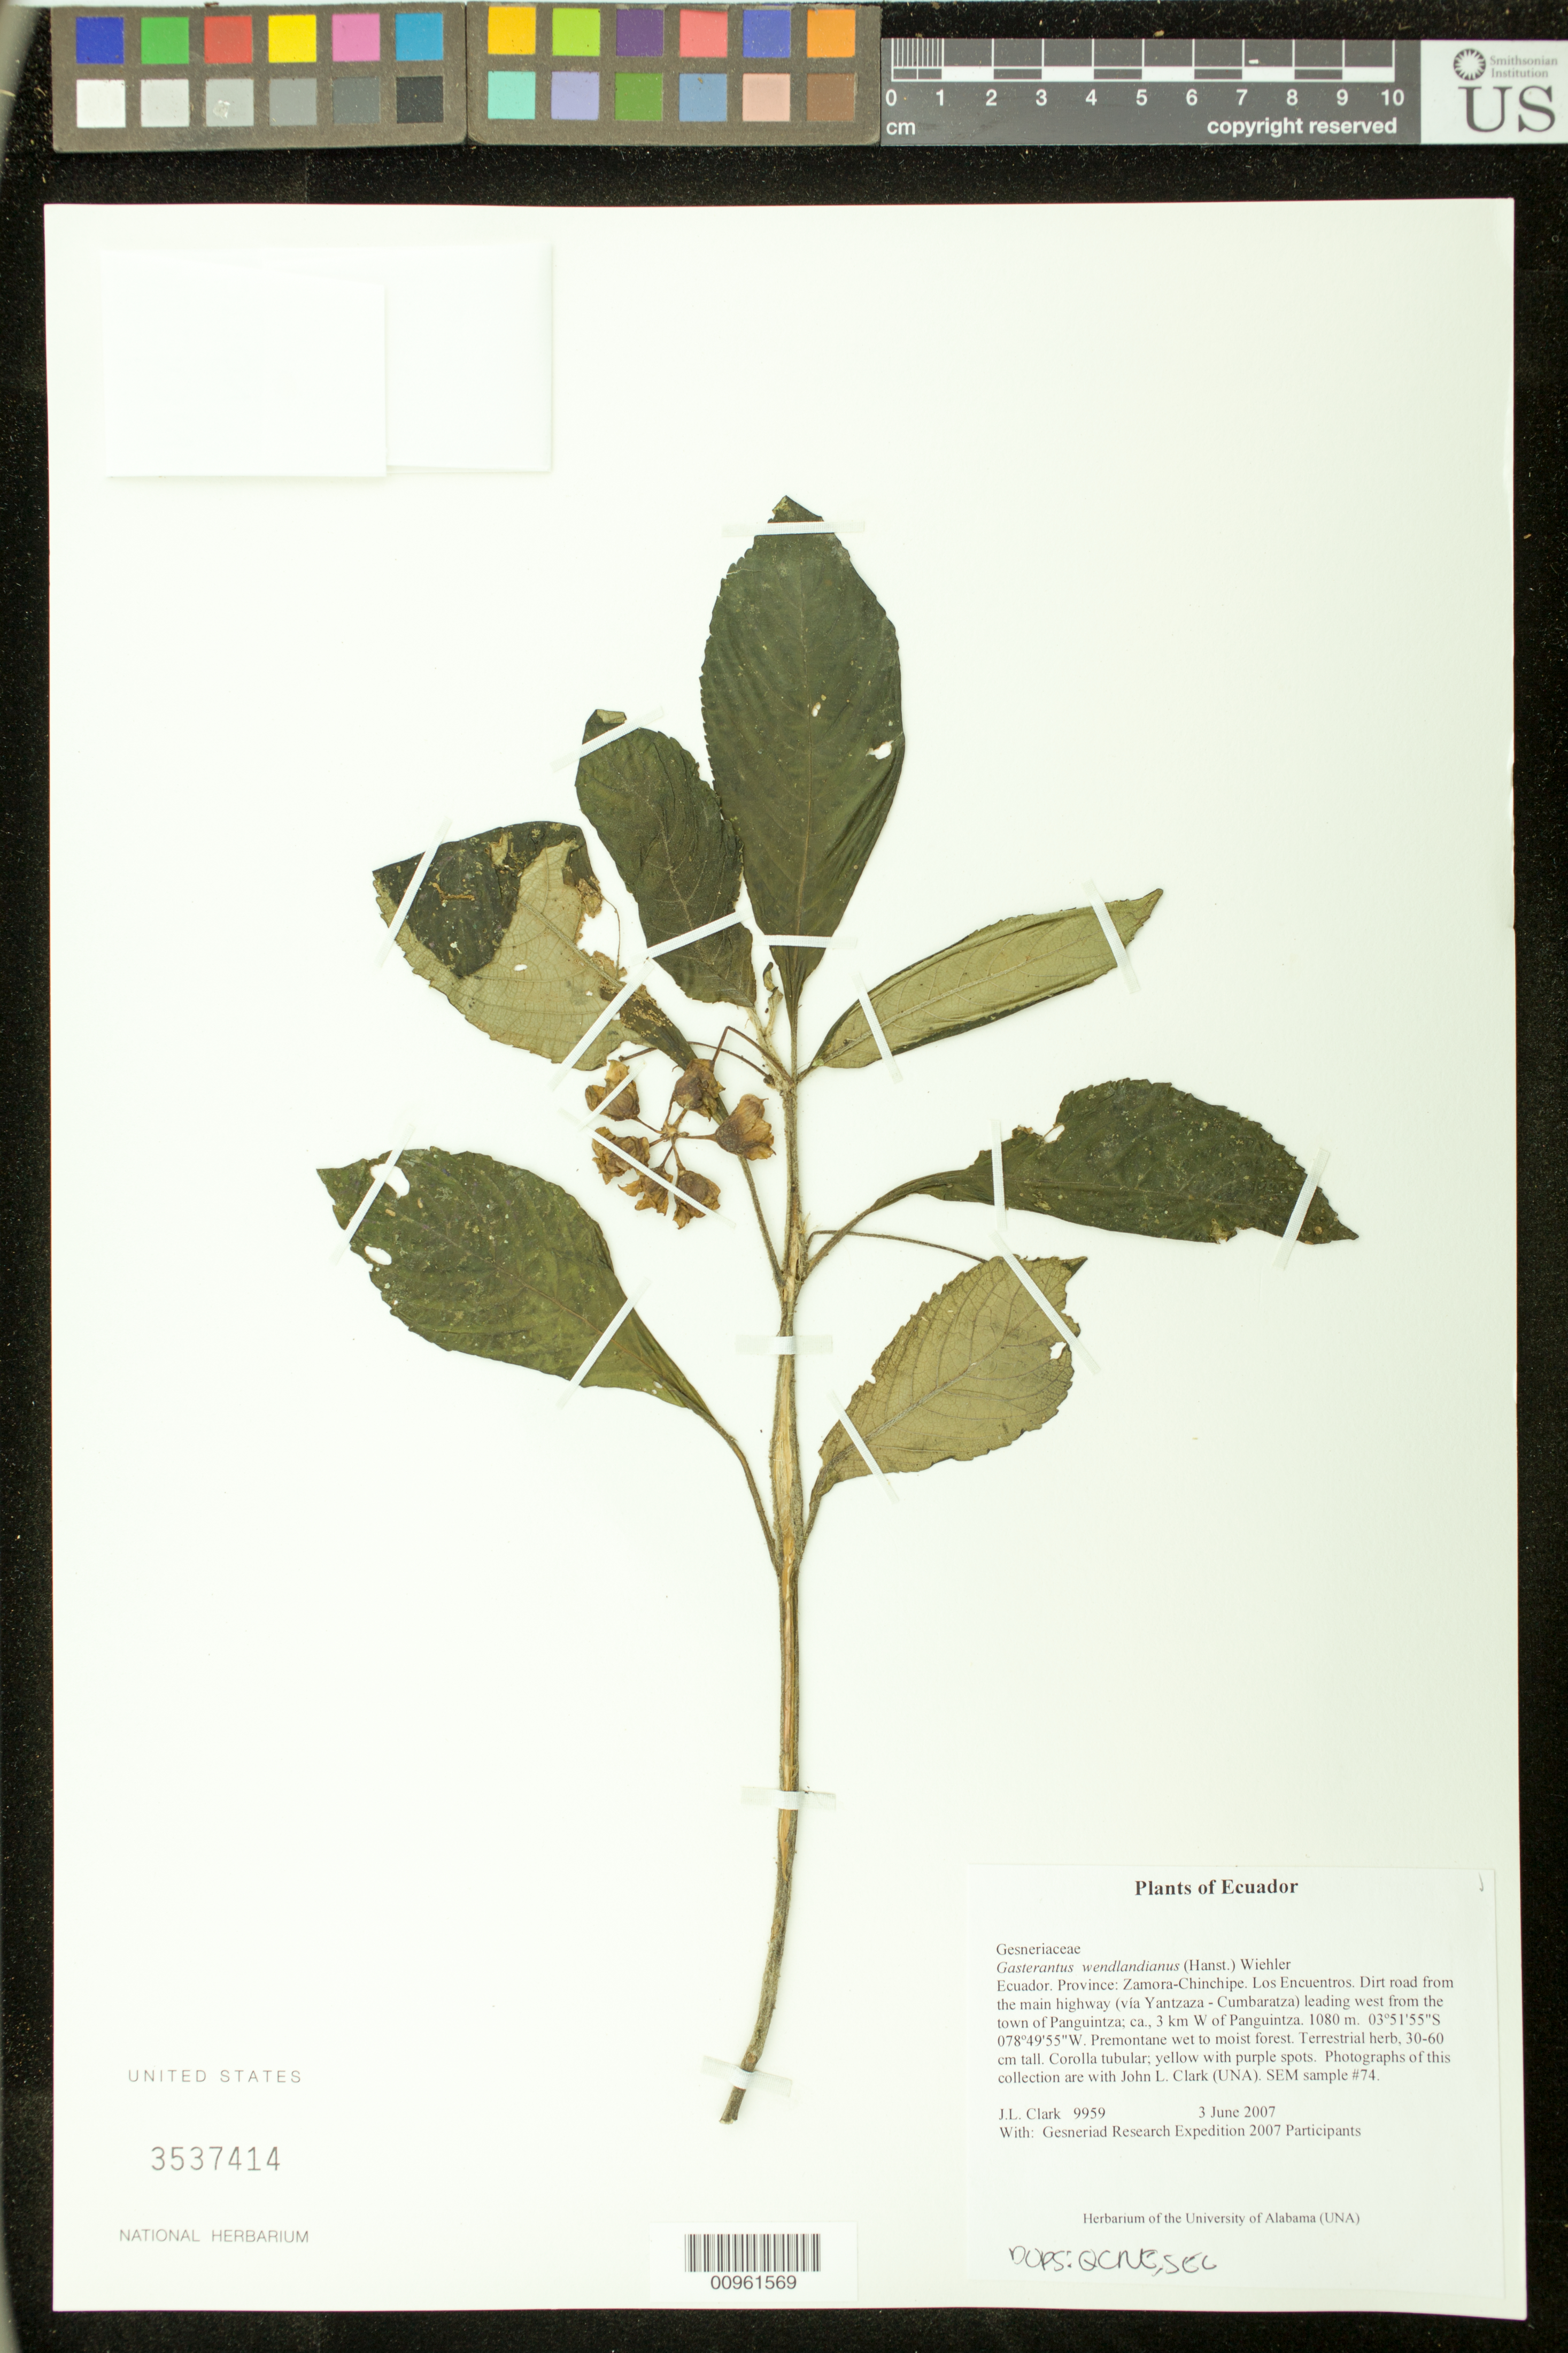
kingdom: Plantae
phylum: Tracheophyta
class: Magnoliopsida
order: Lamiales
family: Gesneriaceae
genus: Gasteranthus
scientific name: Gasteranthus wendlandianus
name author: (Hanst.) Wiehler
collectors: J. L. Clark & Gesneriad Research Expedition 2007 Participants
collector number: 9959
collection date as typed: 03 Jun 2007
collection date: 2007-06-03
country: Ecuador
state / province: Zamora-Chinchipe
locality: Los Encuentros. Dirt road from the main highway (vía Yantzaza - Cumbaratza) leading west from the town of Panguintza; ca., 3 km W of Panguintza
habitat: Premontane wet to moist forest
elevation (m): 1080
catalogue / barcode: US 3537414